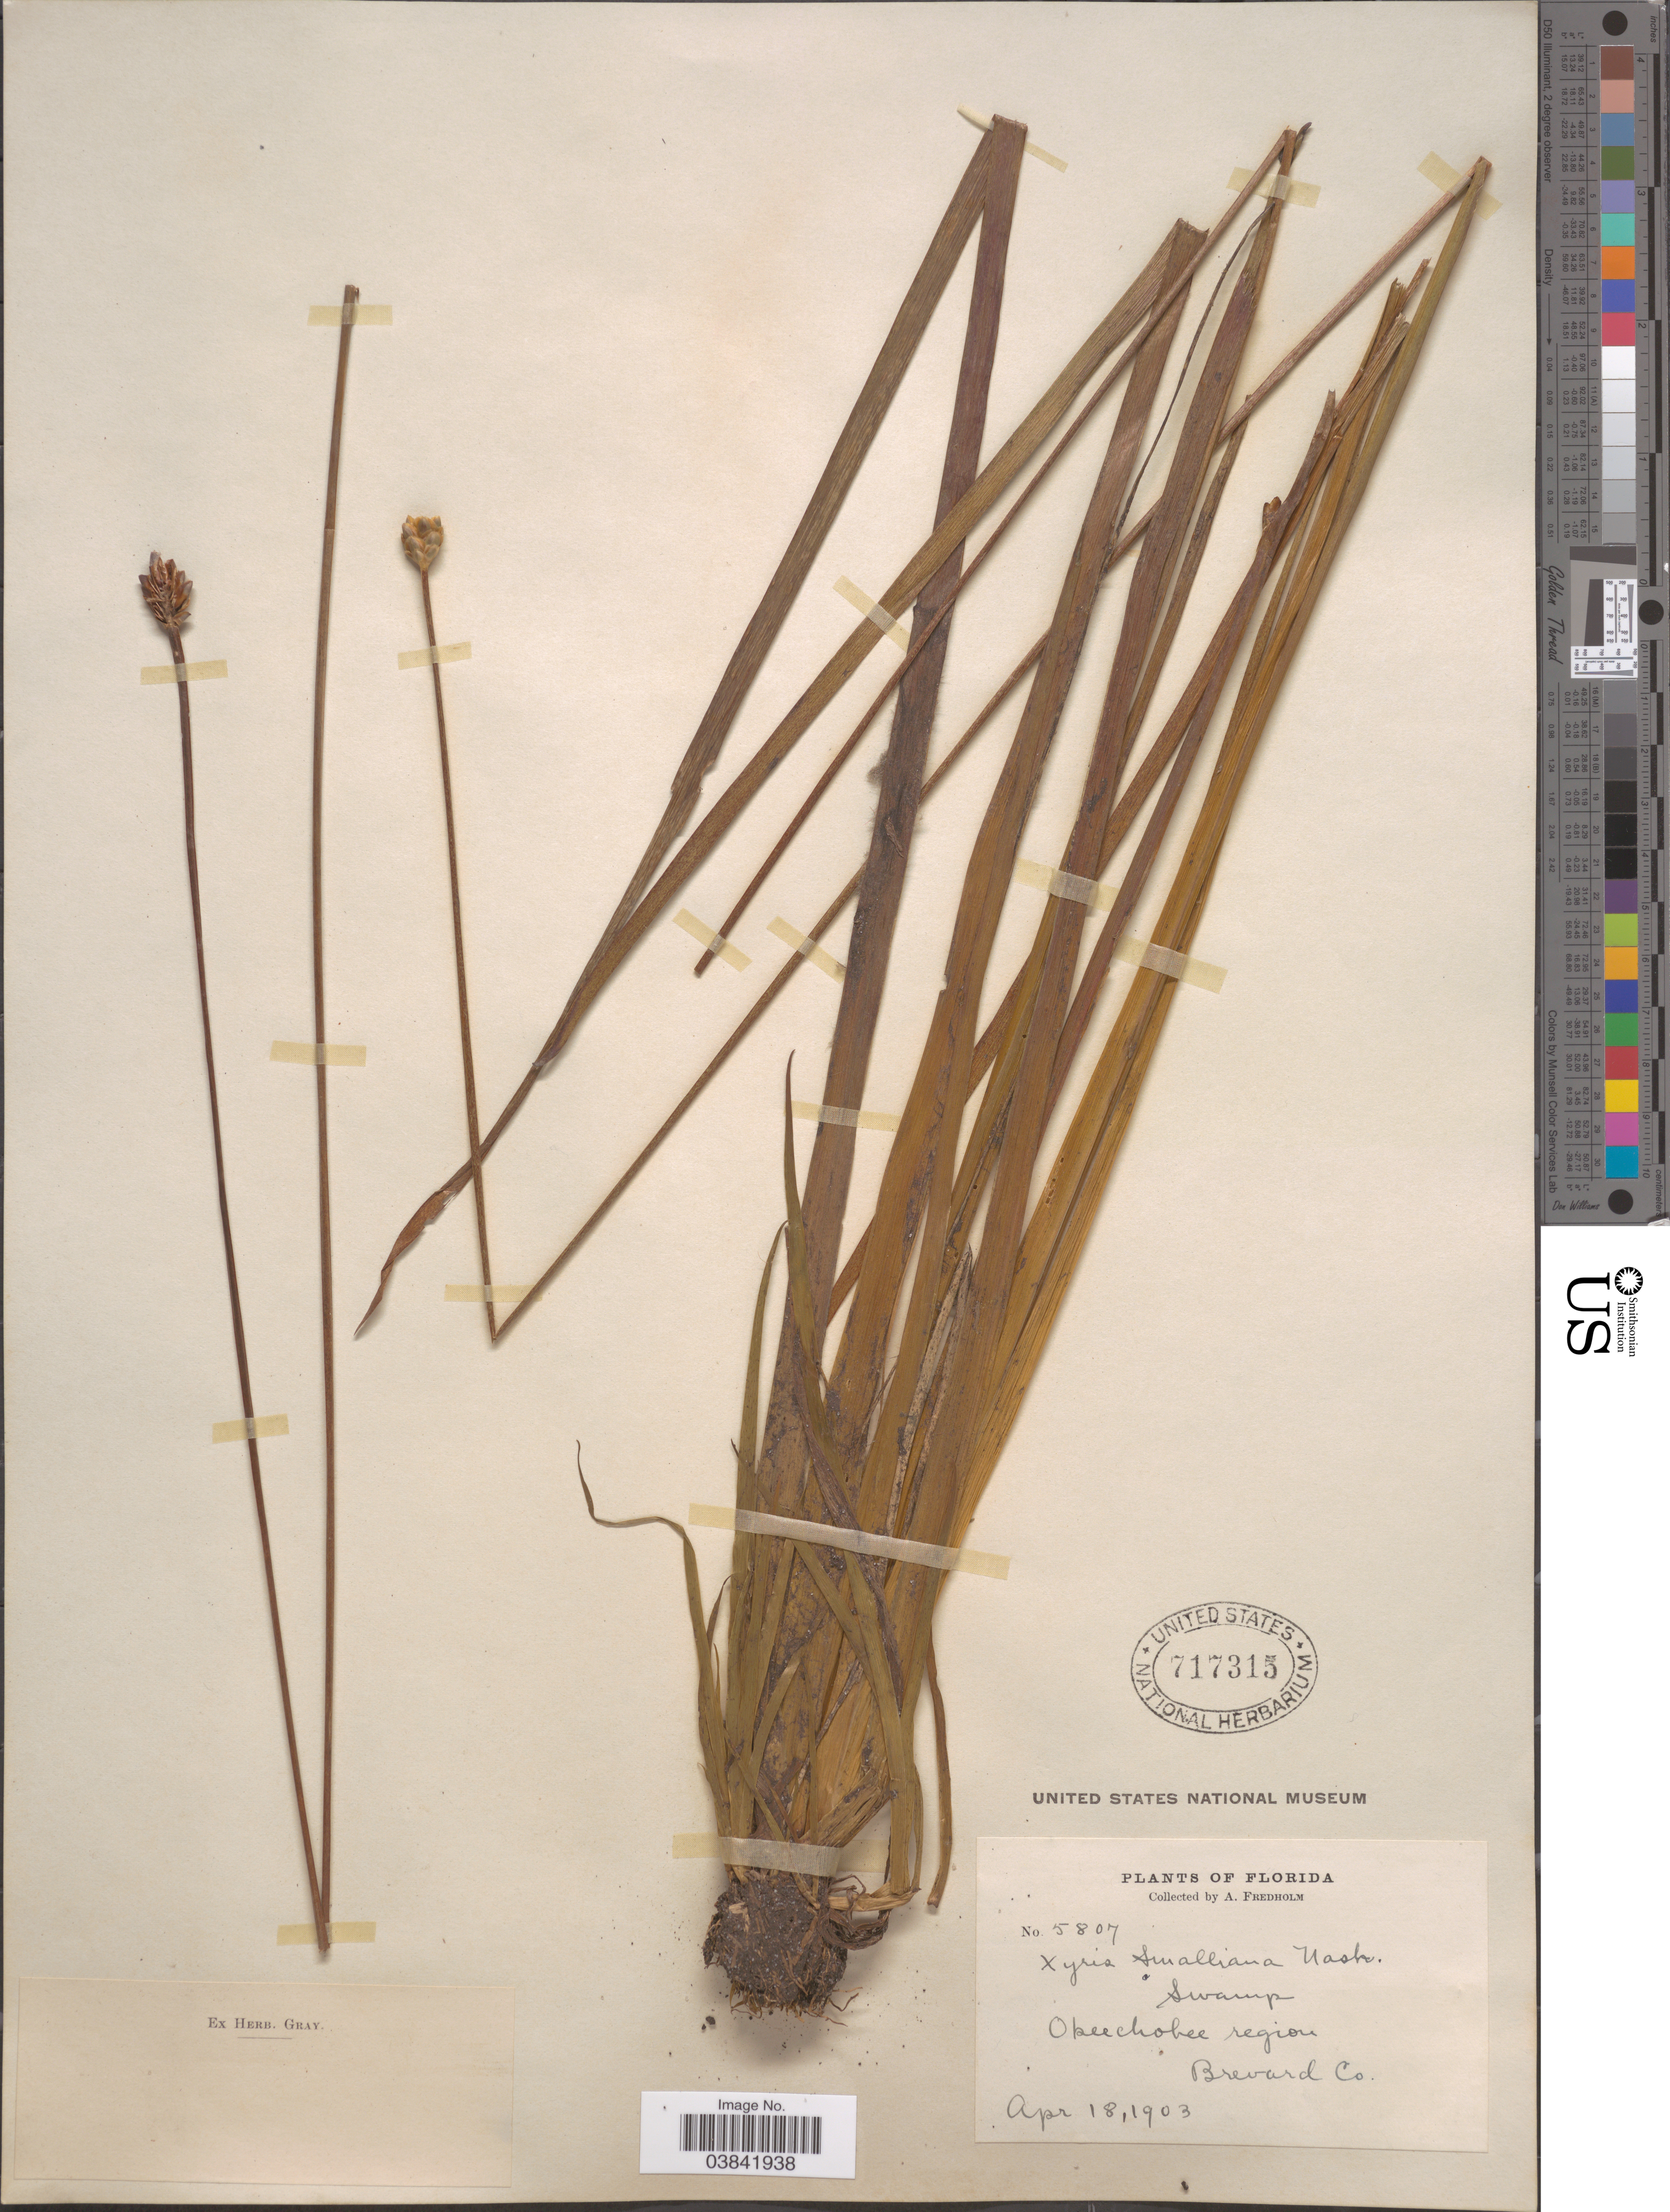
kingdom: Plantae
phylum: Tracheophyta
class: Liliopsida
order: Poales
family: Xyridaceae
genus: Xyris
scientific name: Xyris smalliana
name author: Nash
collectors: A. Fredholm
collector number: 5807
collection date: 1903-04-18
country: United States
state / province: Florida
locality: Okeechobee region, Brevard Co.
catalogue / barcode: US 717315